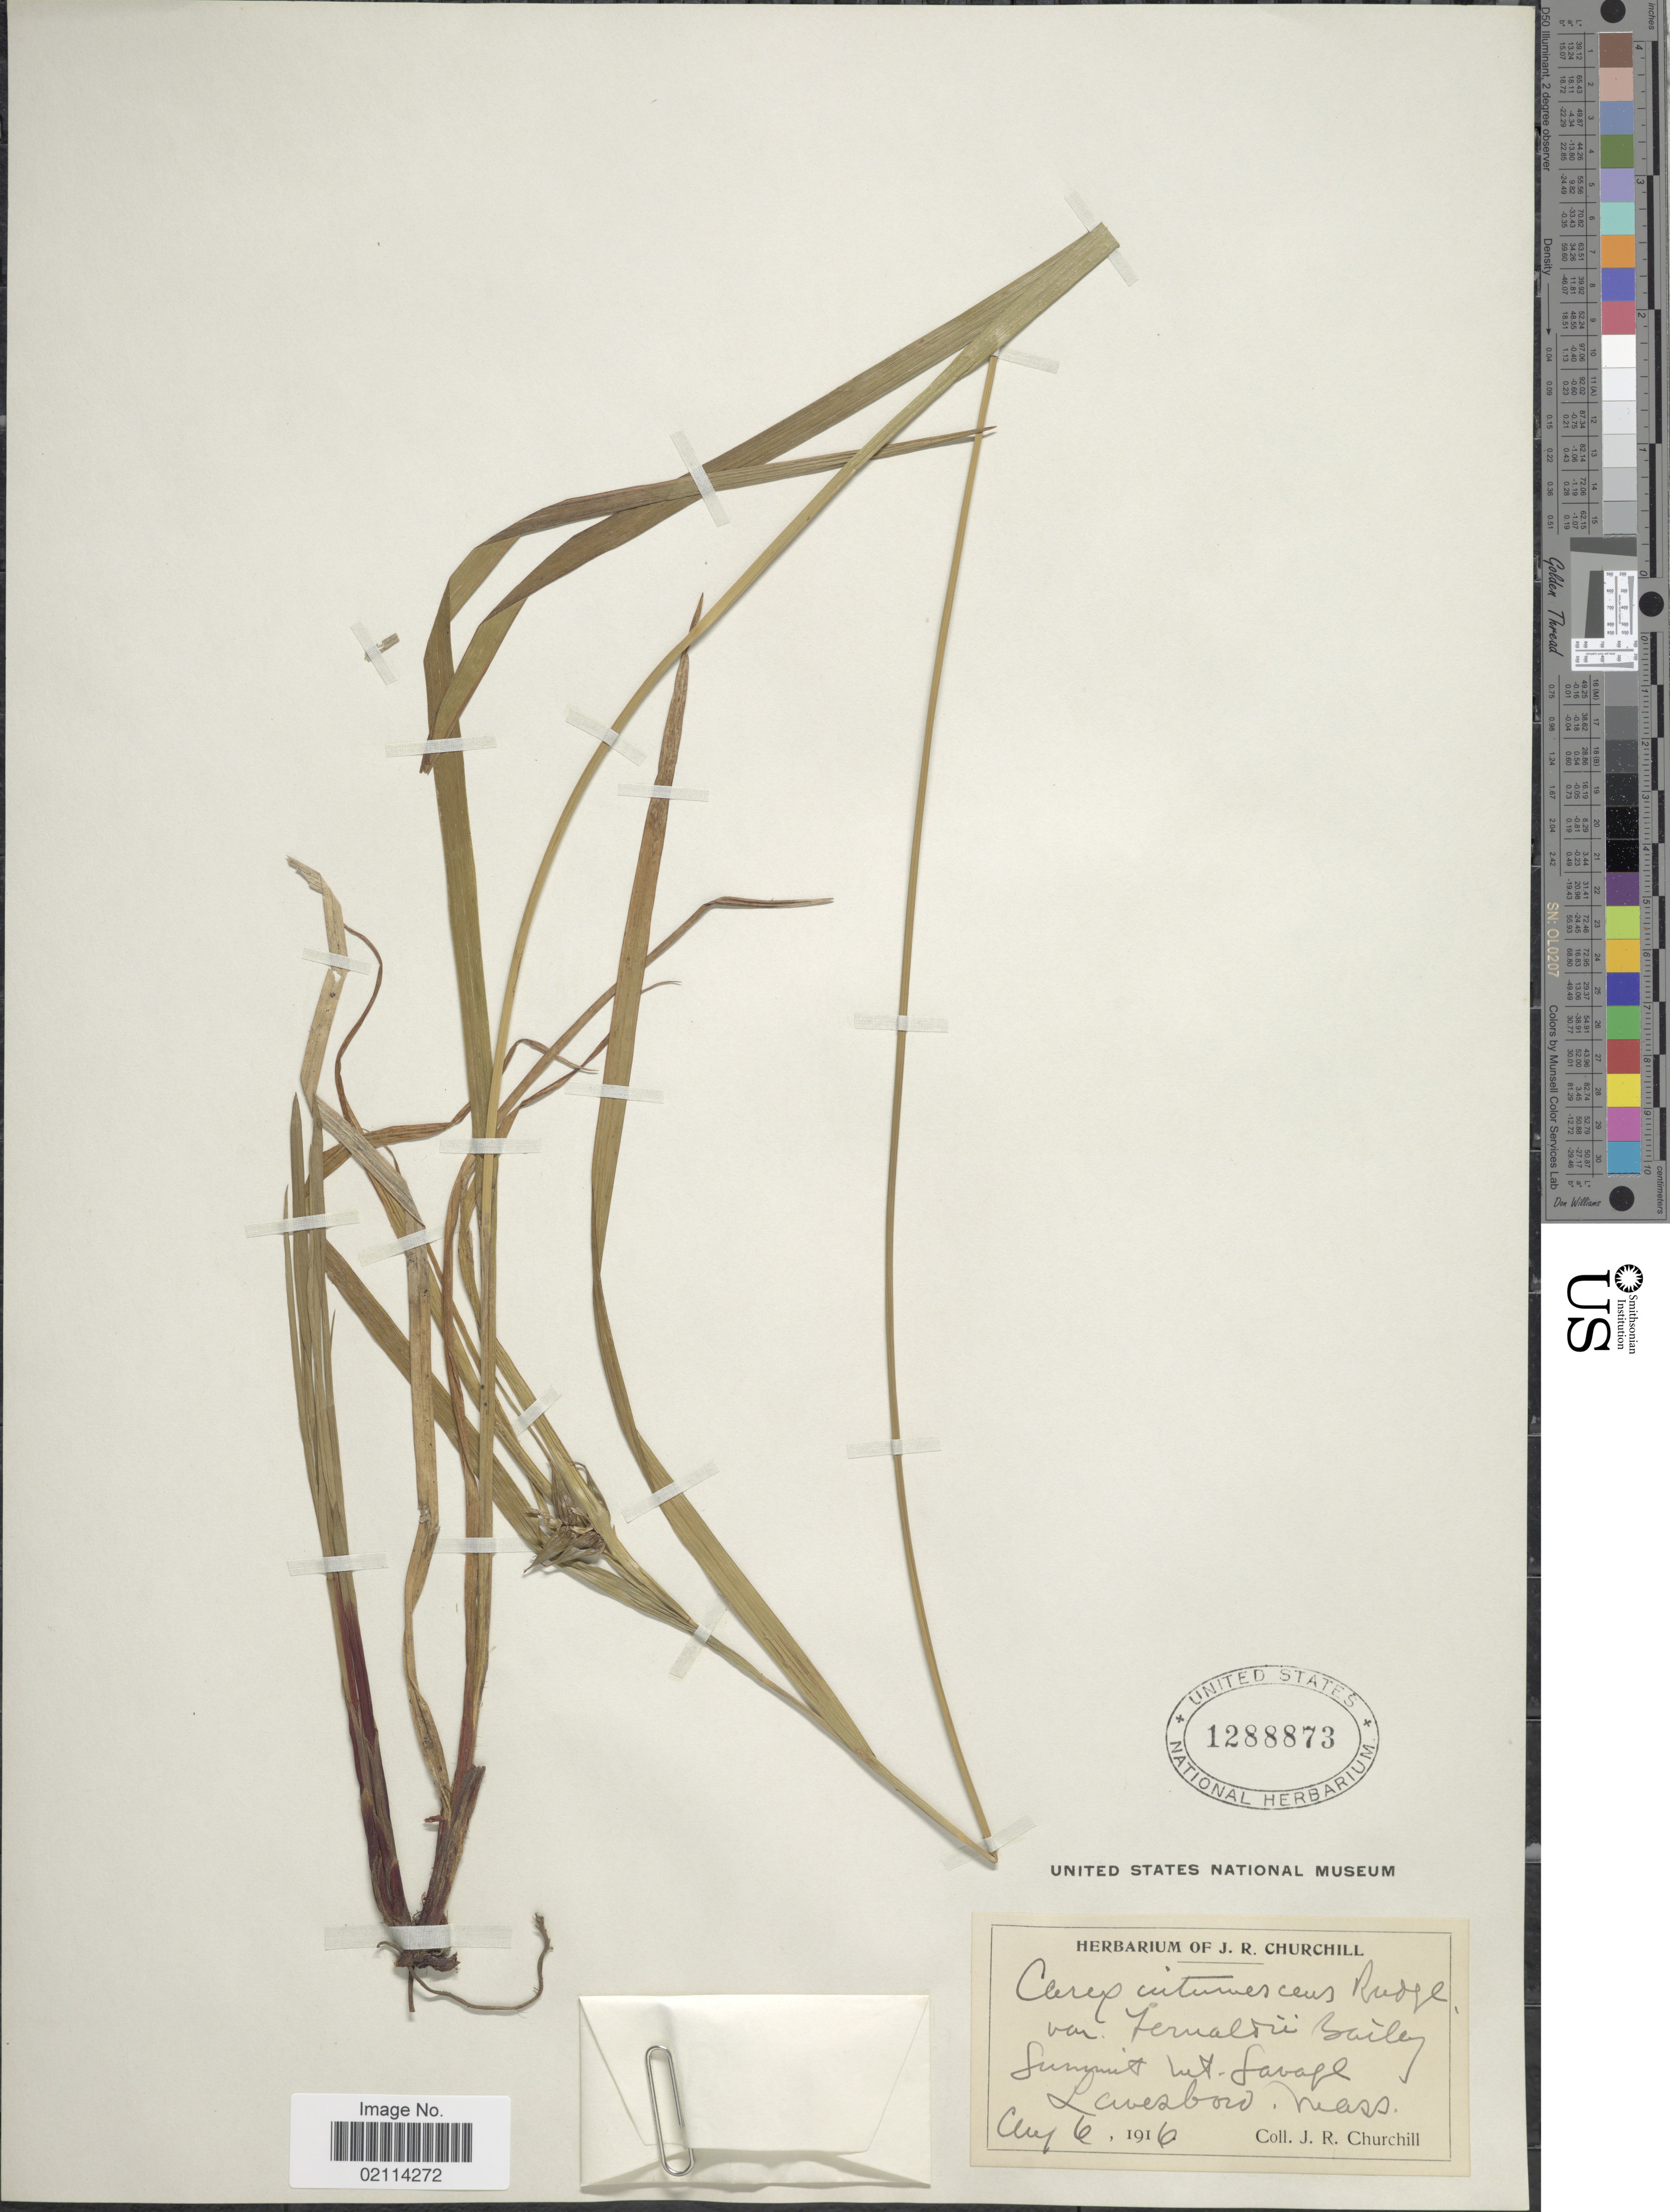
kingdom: Plantae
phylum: Tracheophyta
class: Liliopsida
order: Poales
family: Cyperaceae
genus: Carex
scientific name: Carex intumescens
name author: Rudge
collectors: J. Churchill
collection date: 1916-08-06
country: United States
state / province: Massachusetts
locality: Summit Mt. Savage, Lanesboro.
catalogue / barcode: US 1288873